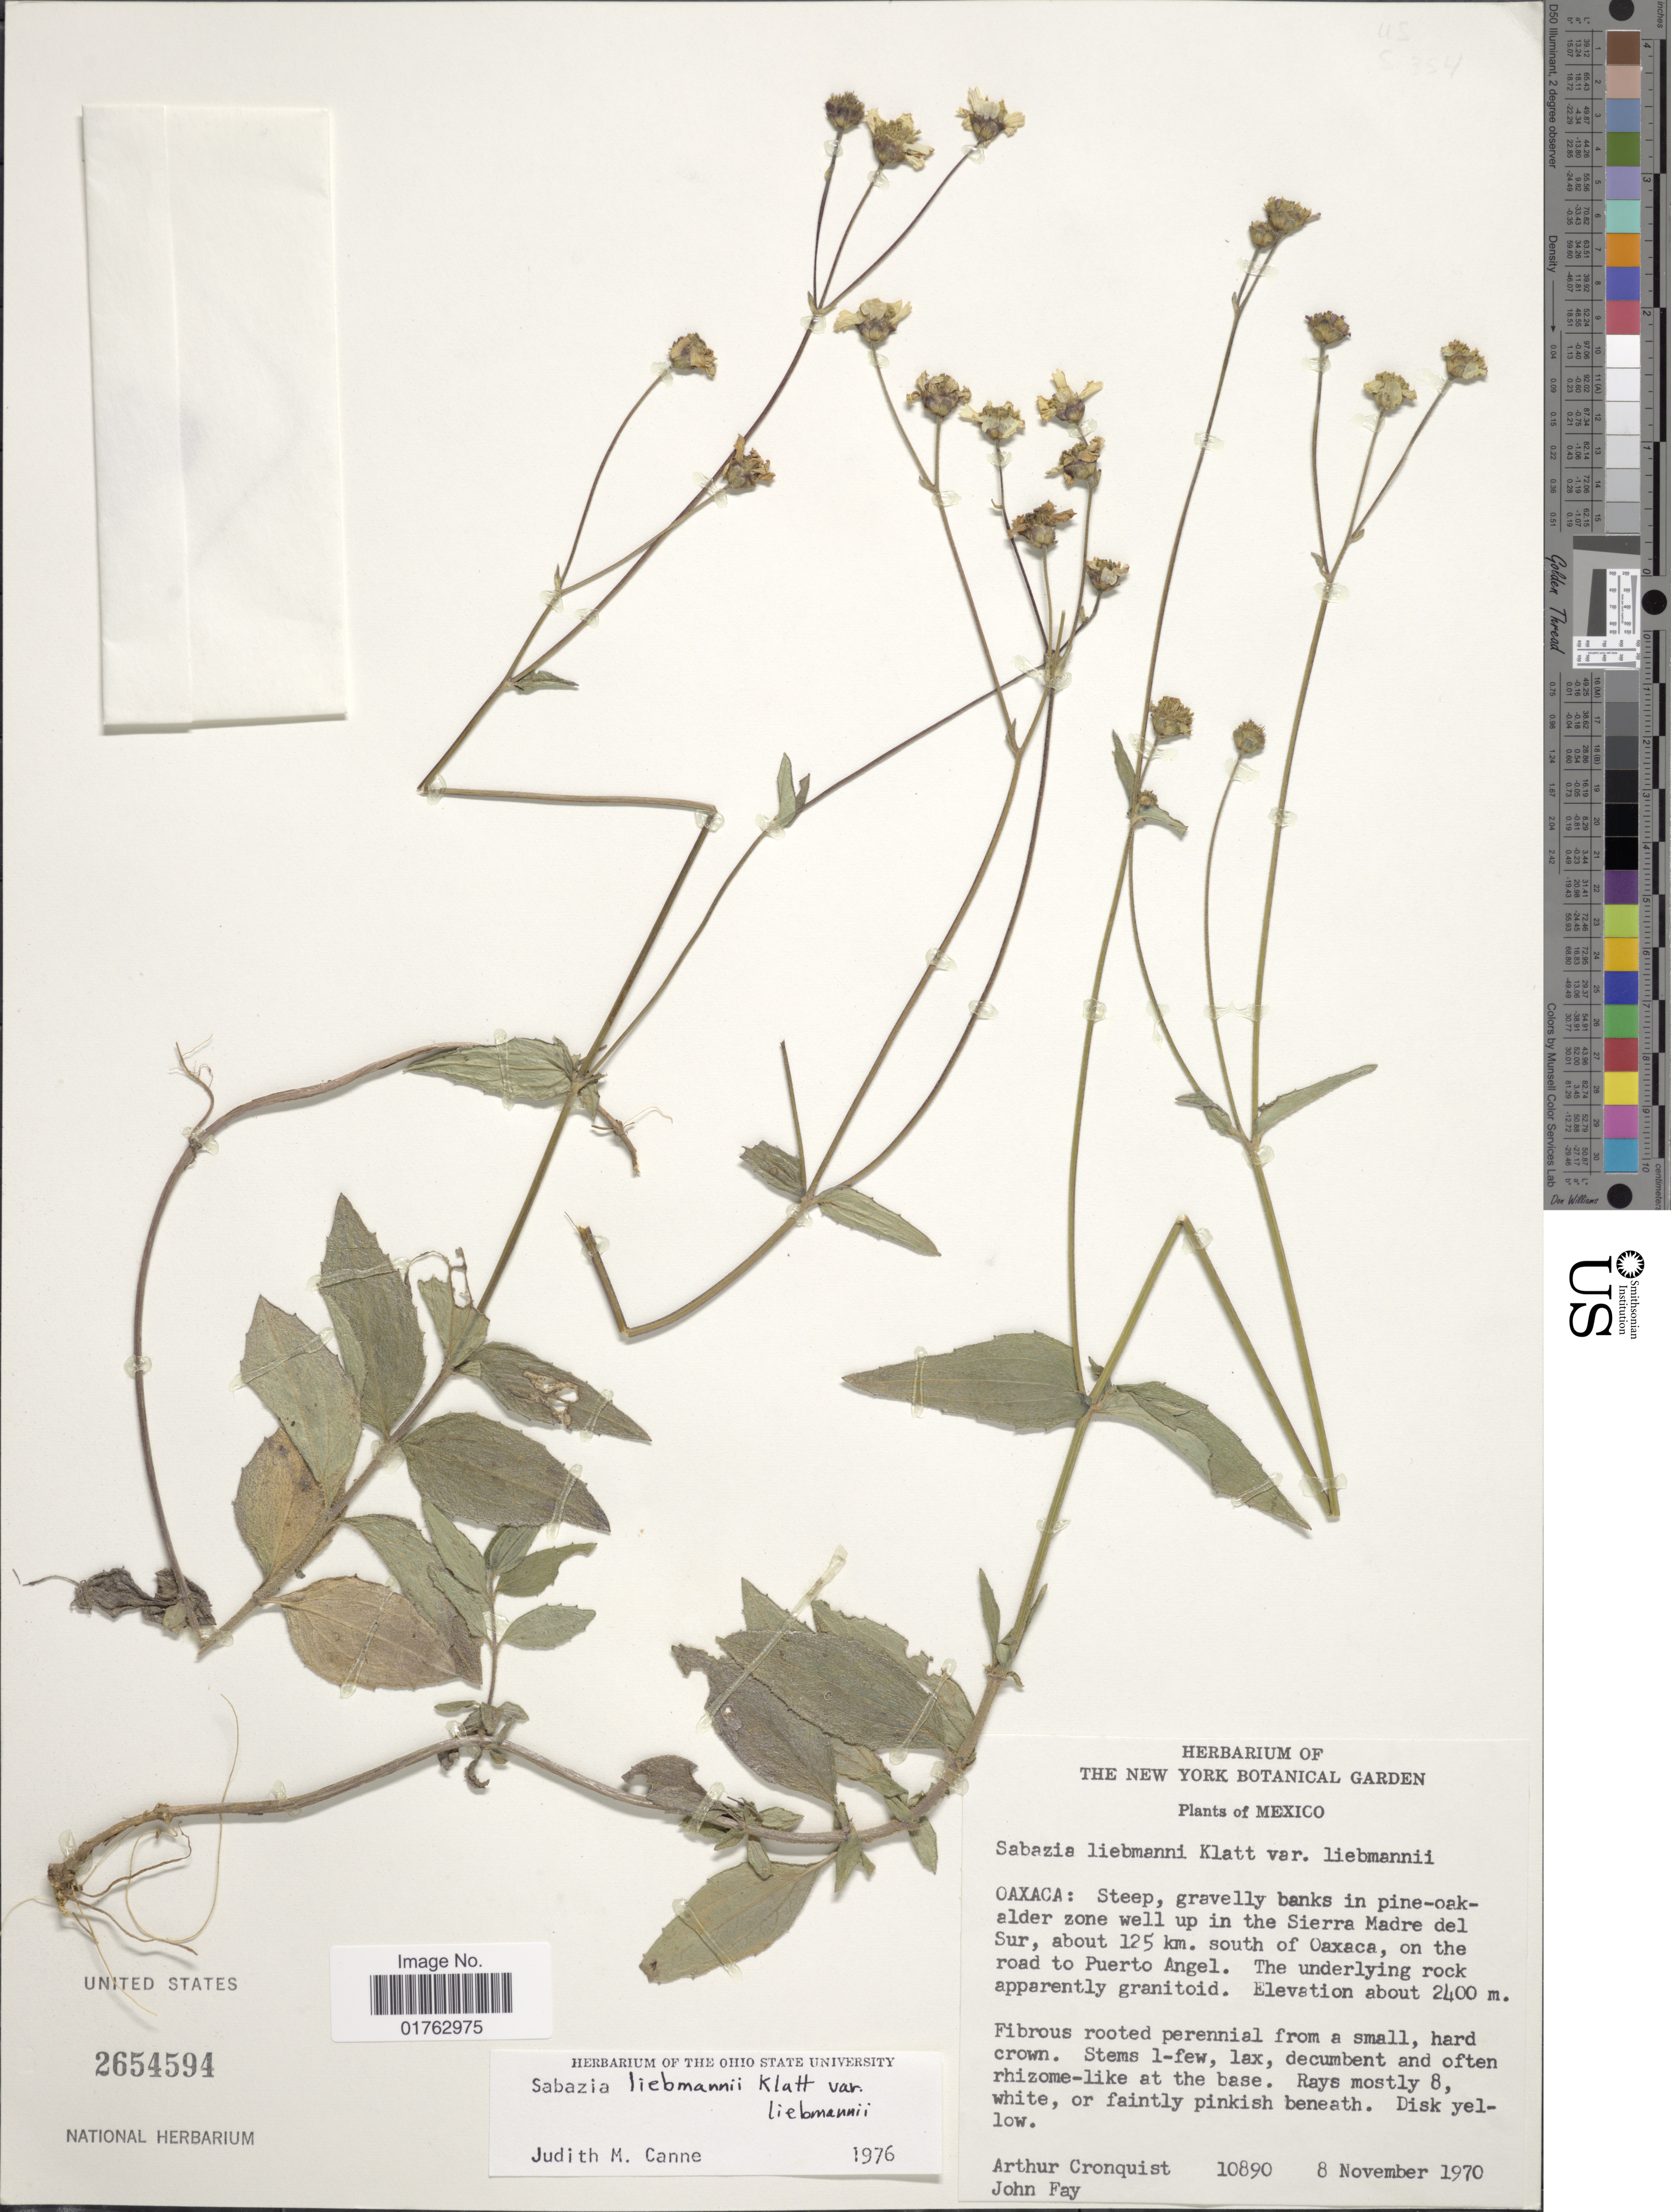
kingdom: Plantae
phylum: Tracheophyta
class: Magnoliopsida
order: Asterales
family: Asteraceae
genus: Sabazia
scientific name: Sabazia liebmannii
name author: Klatt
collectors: A. J. Cronquist & J. M. Fay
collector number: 10890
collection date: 1970-11-08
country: Mexico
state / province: Oaxaca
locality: Steep, gravelly banks in pine-oaks-alder zone well up in the Sierra Madre del Sur, about 125 km. South of Oaxaca, on the road to Puerto Angel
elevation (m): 2400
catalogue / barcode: US 2564594